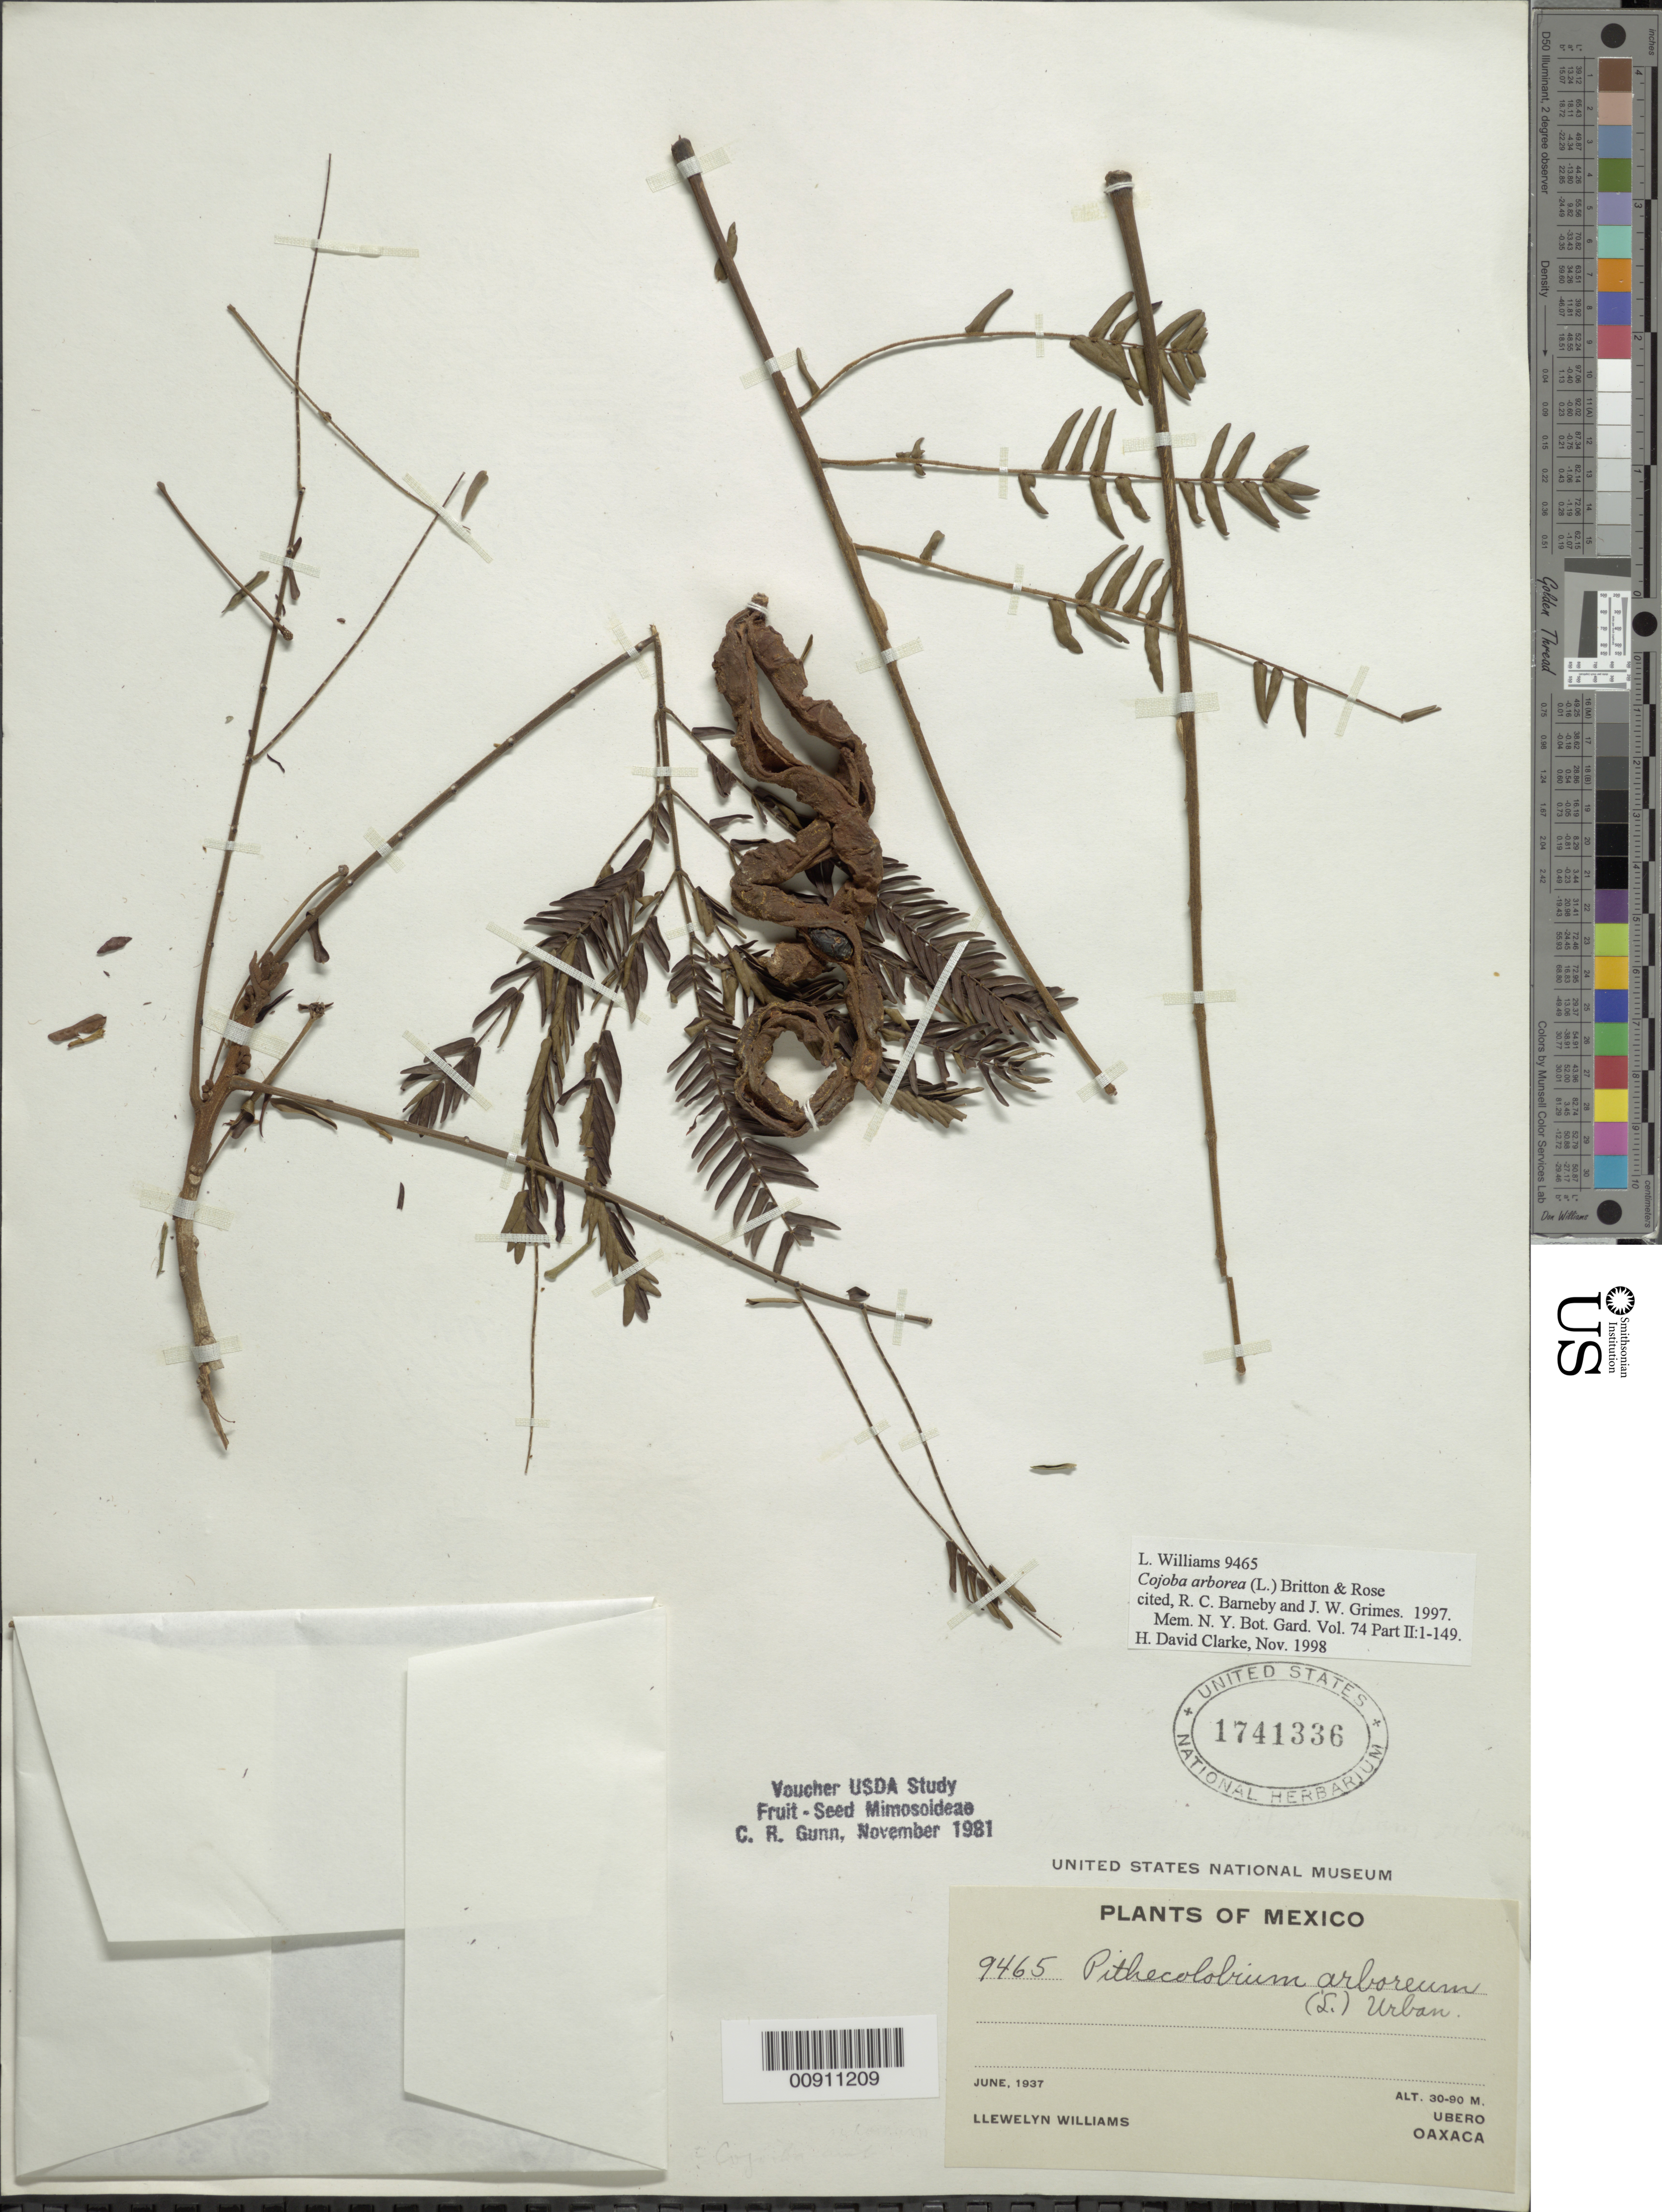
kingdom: Plantae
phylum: Tracheophyta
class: Magnoliopsida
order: Fabales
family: Fabaceae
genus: Cojoba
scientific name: Cojoba arborea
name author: (L.) Britton & Rose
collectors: L. Williams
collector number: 9465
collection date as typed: Jun 1937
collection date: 1937-06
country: Mexico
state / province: Oaxaca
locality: Ubero, Oaxaca.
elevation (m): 90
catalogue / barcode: US 1741336